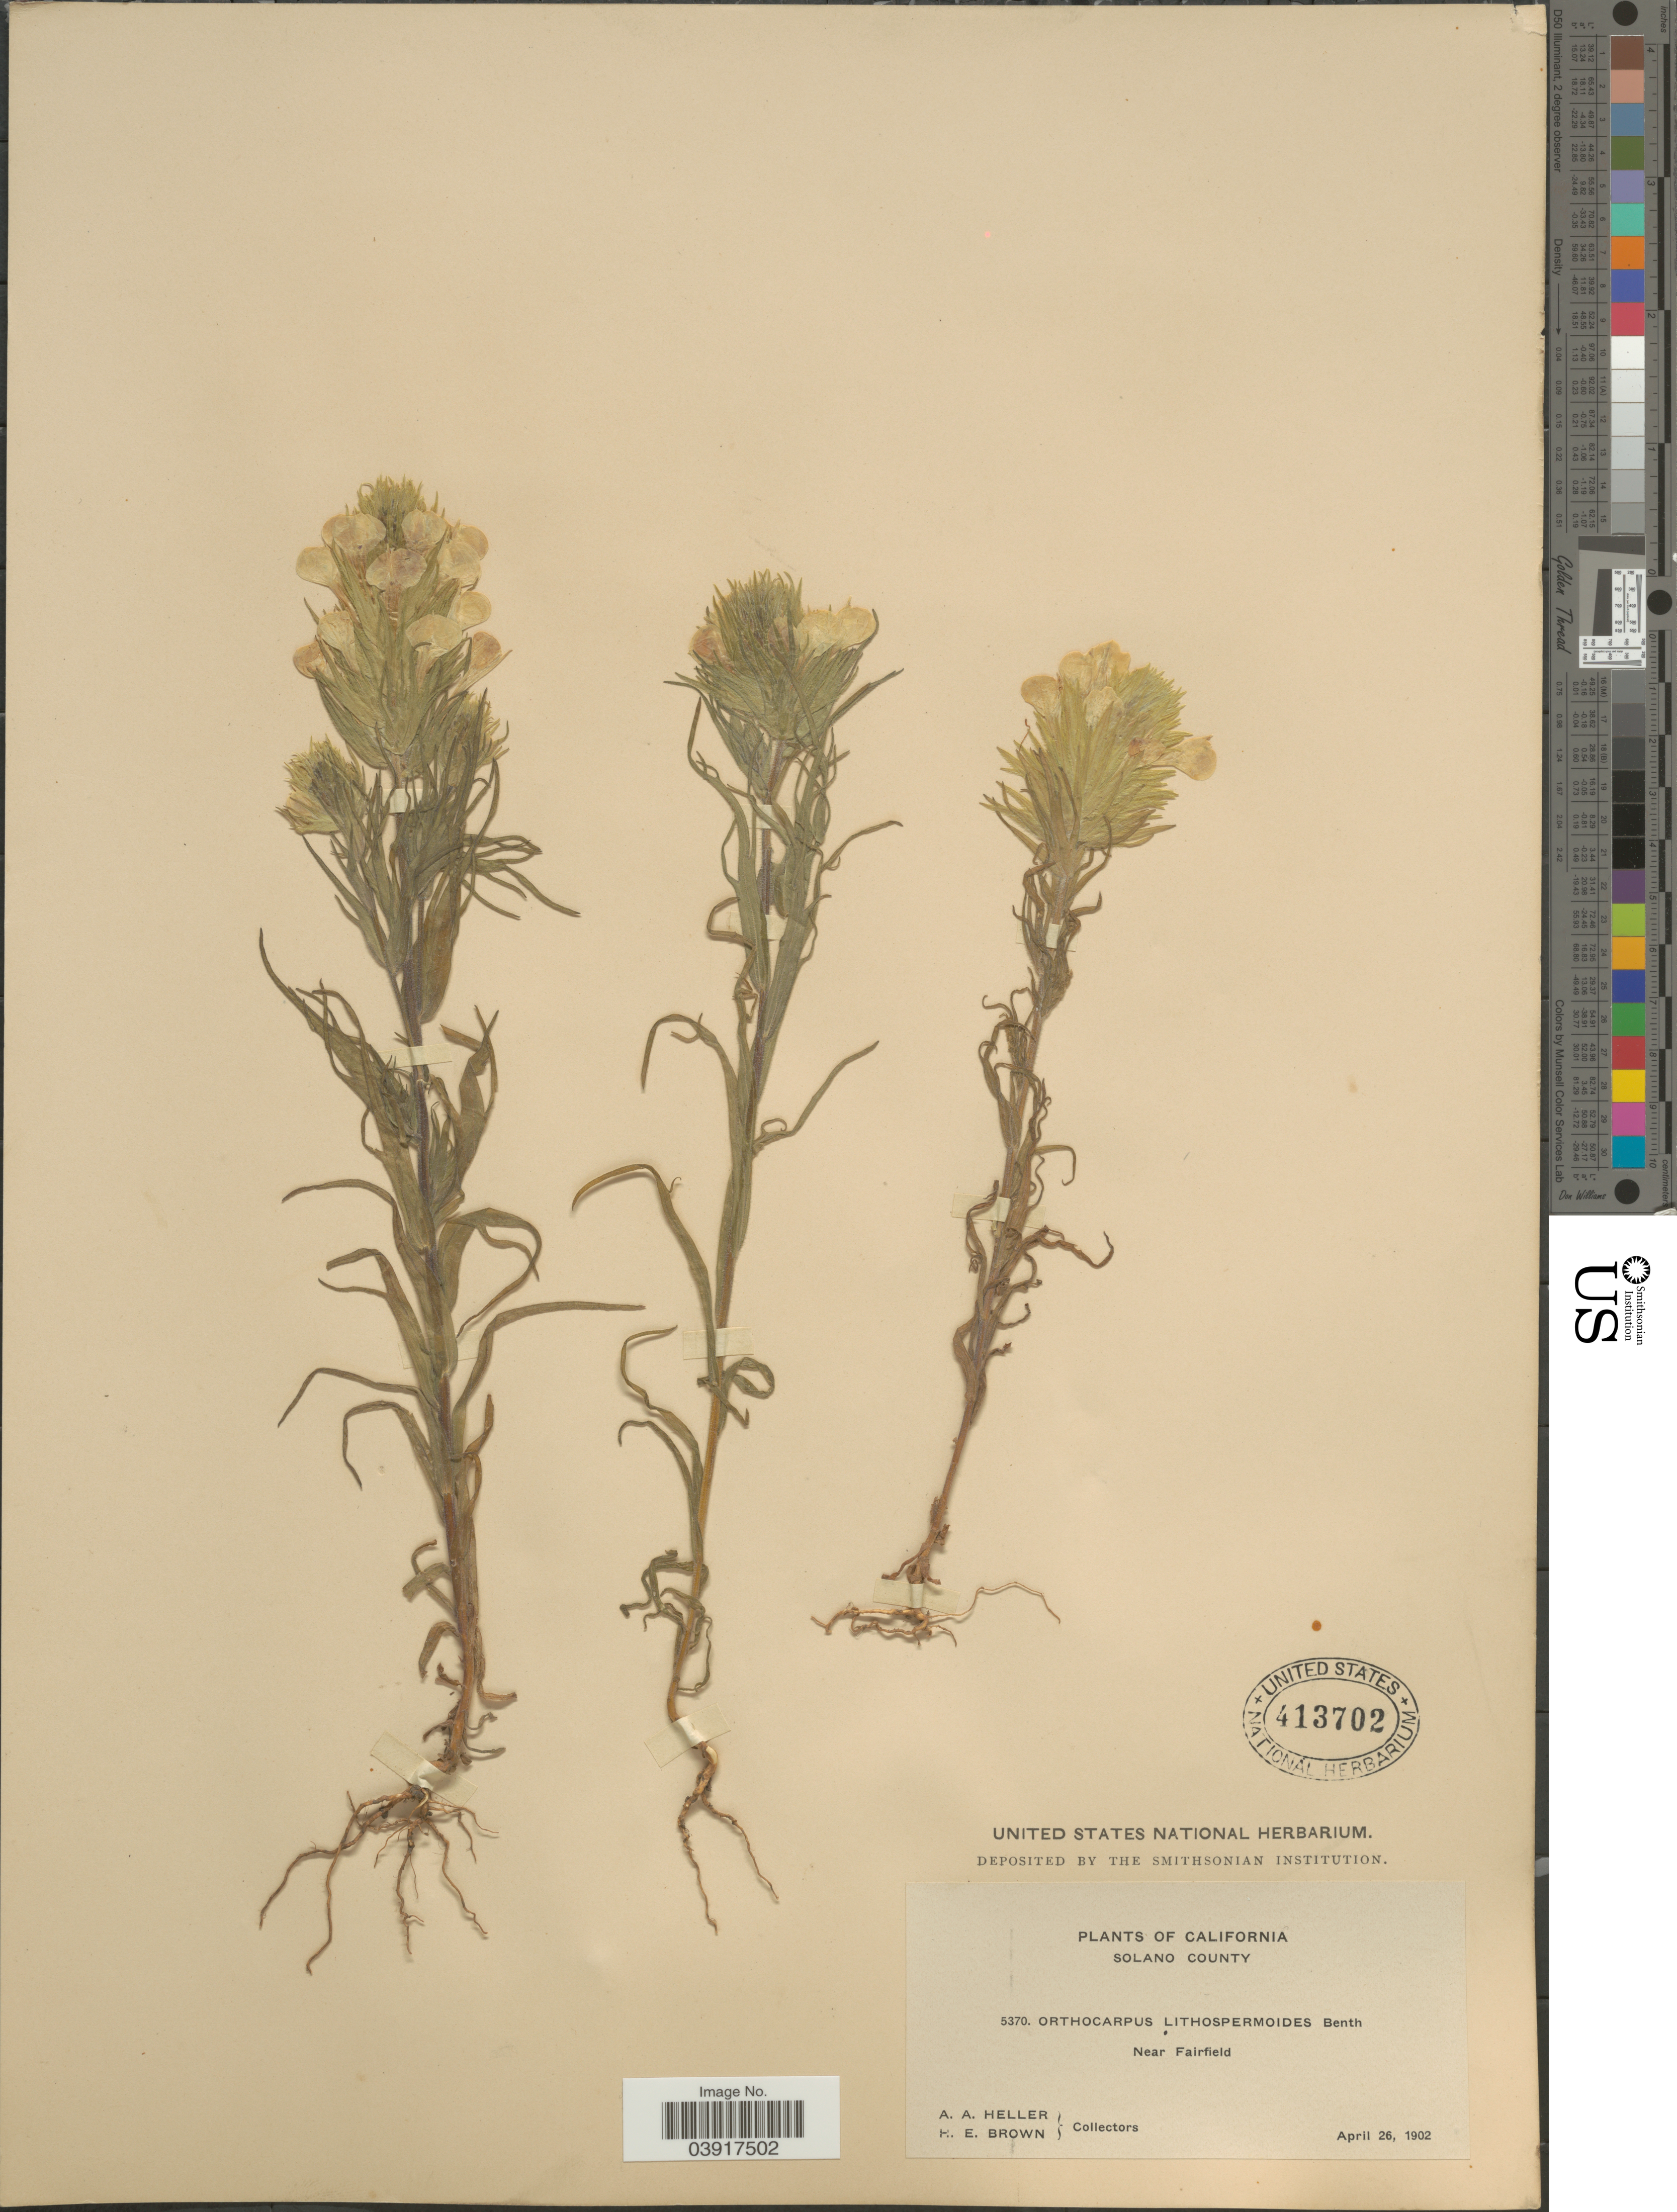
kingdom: Plantae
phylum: Tracheophyta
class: Magnoliopsida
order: Lamiales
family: Orobanchaceae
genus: Orthocarpus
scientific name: Orthocarpus lithospermoides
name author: Benth.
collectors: A. A. Heller & H. E. Brown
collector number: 5370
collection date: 1902-04-26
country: United States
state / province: California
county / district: Solano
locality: Solano County. Near Fairfield.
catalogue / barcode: US 413702